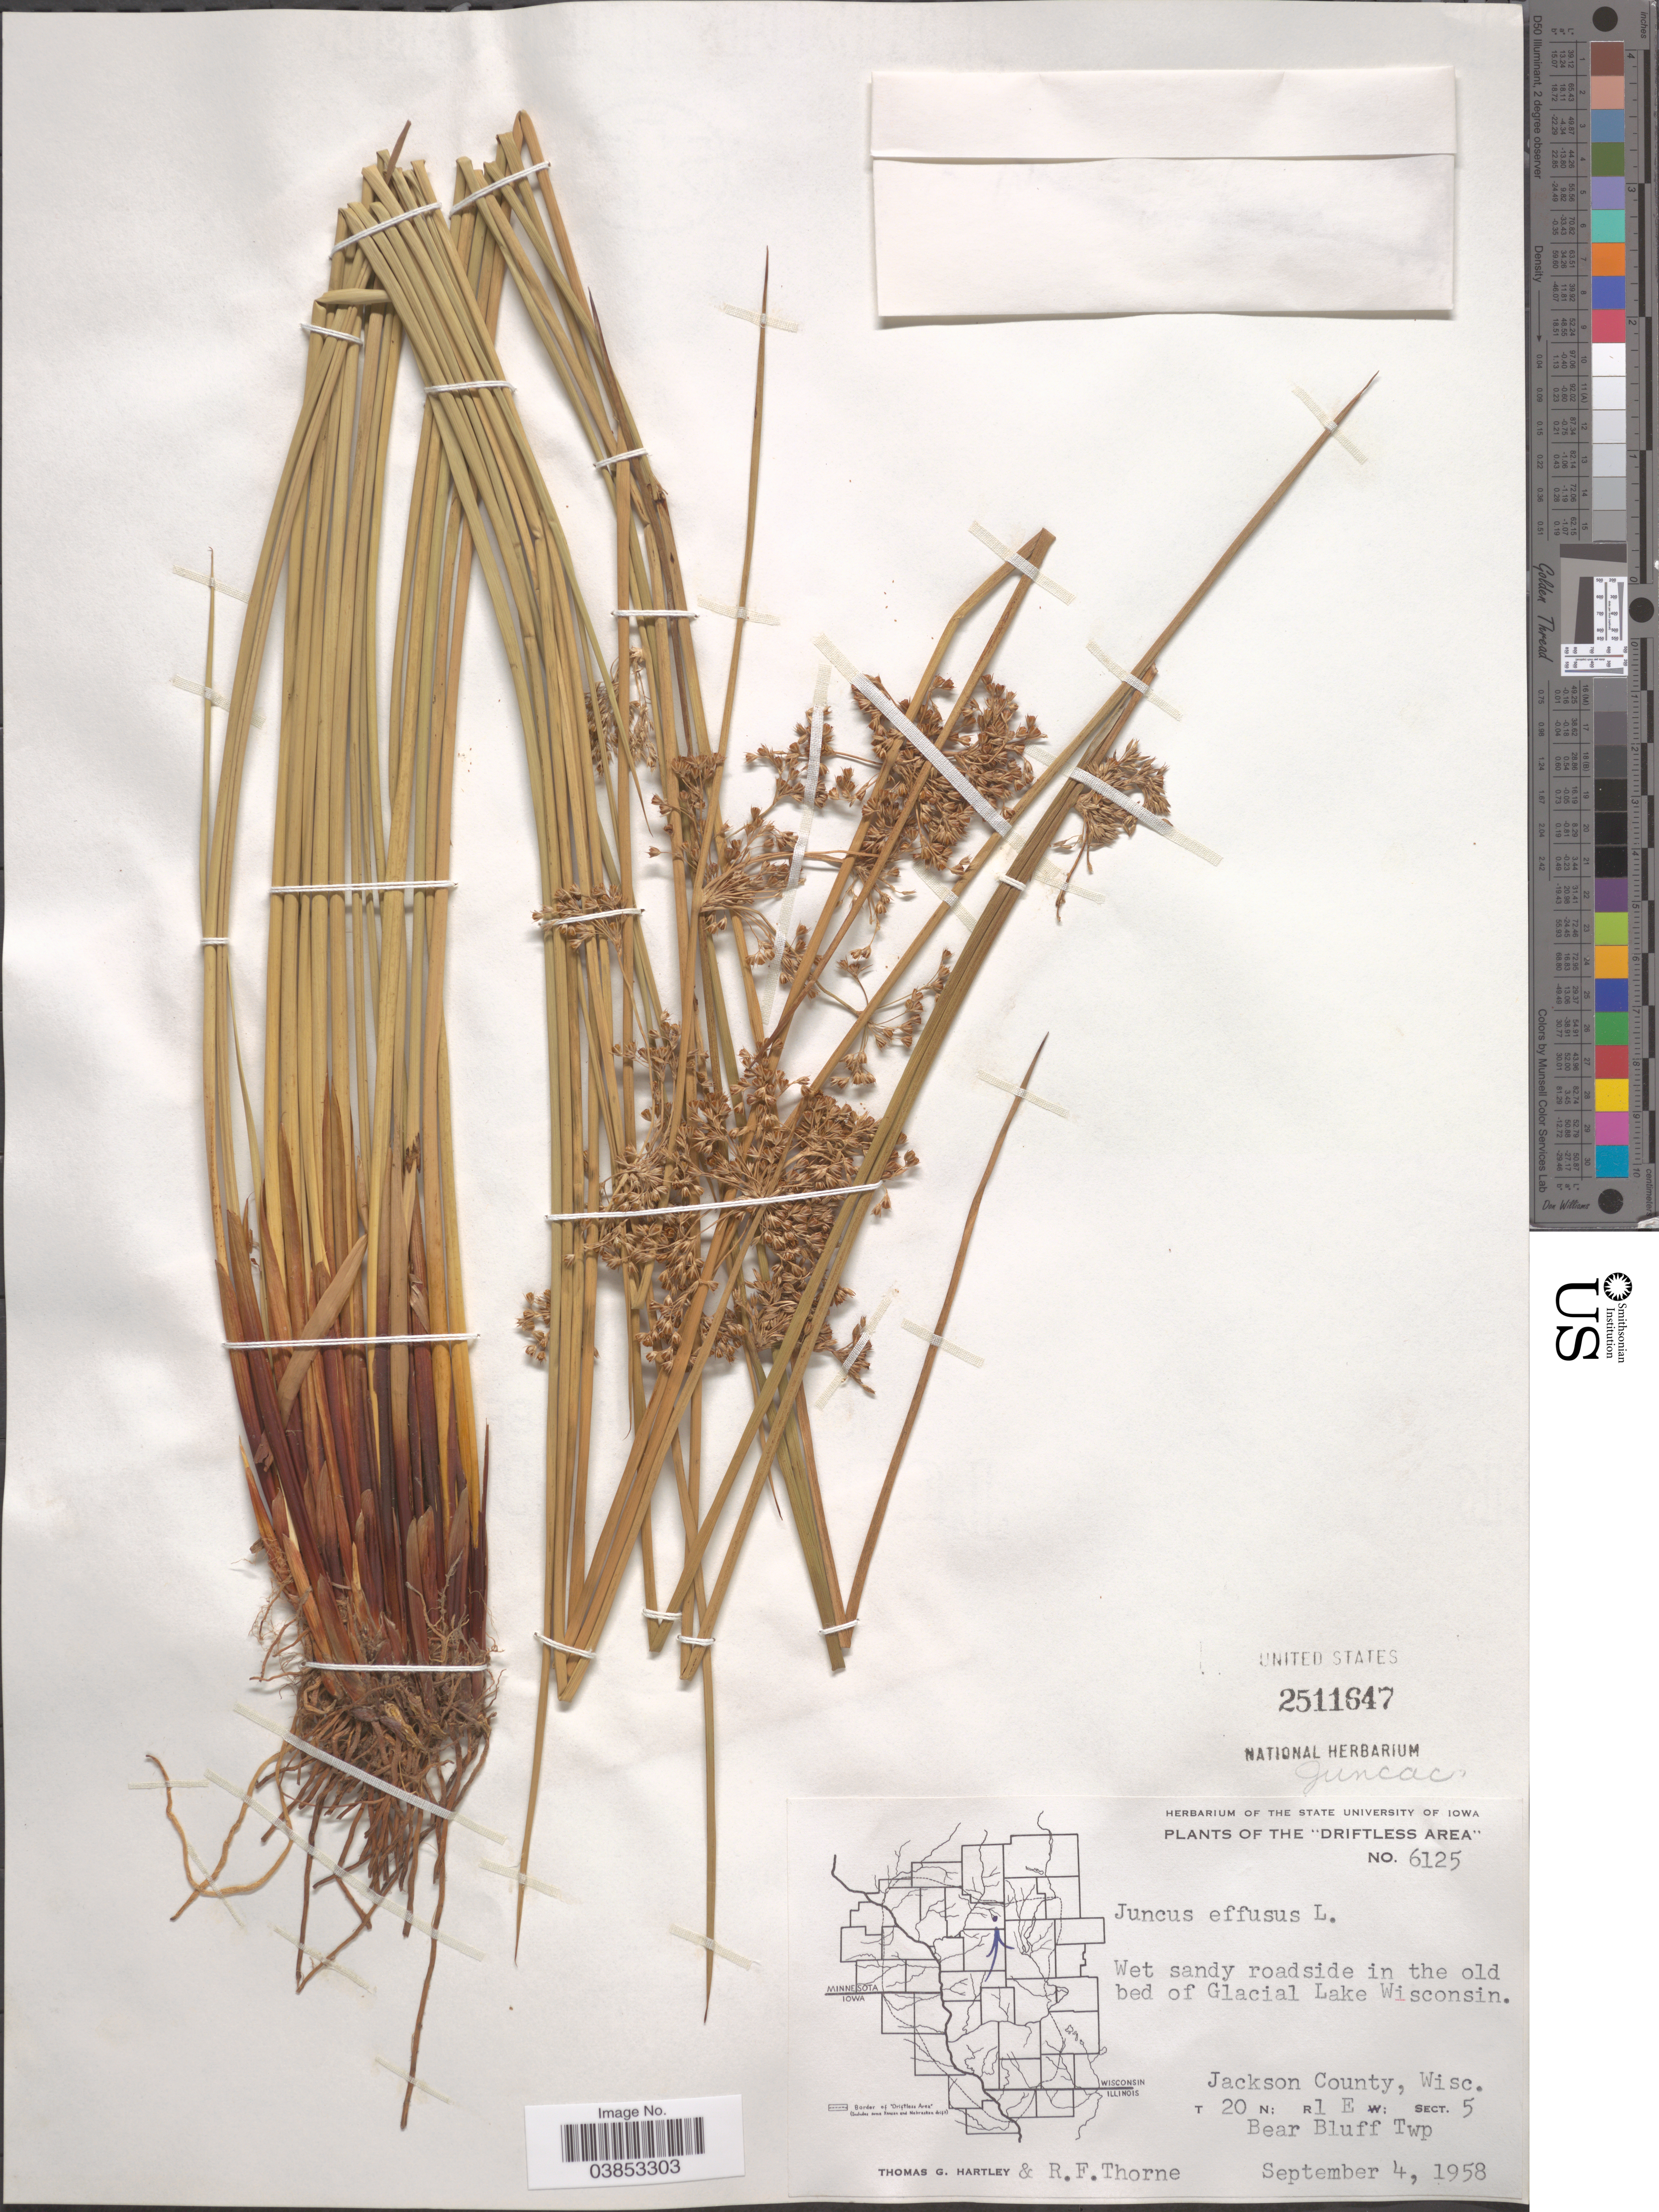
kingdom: Plantae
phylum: Tracheophyta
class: Liliopsida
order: Poales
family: Juncaceae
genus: Juncus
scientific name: Juncus effusus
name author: L.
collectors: T. G. Hartley & R. Thorne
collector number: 6125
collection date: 1958-09-04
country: United States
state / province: Wisconsin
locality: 'Driftless Area'. Roadside in the old bed of Glacial Lake Wisconsin. Jackson County. T 20 N; R 1 E; Sect. 5. Bear Bluff Twp.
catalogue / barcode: US 2511647